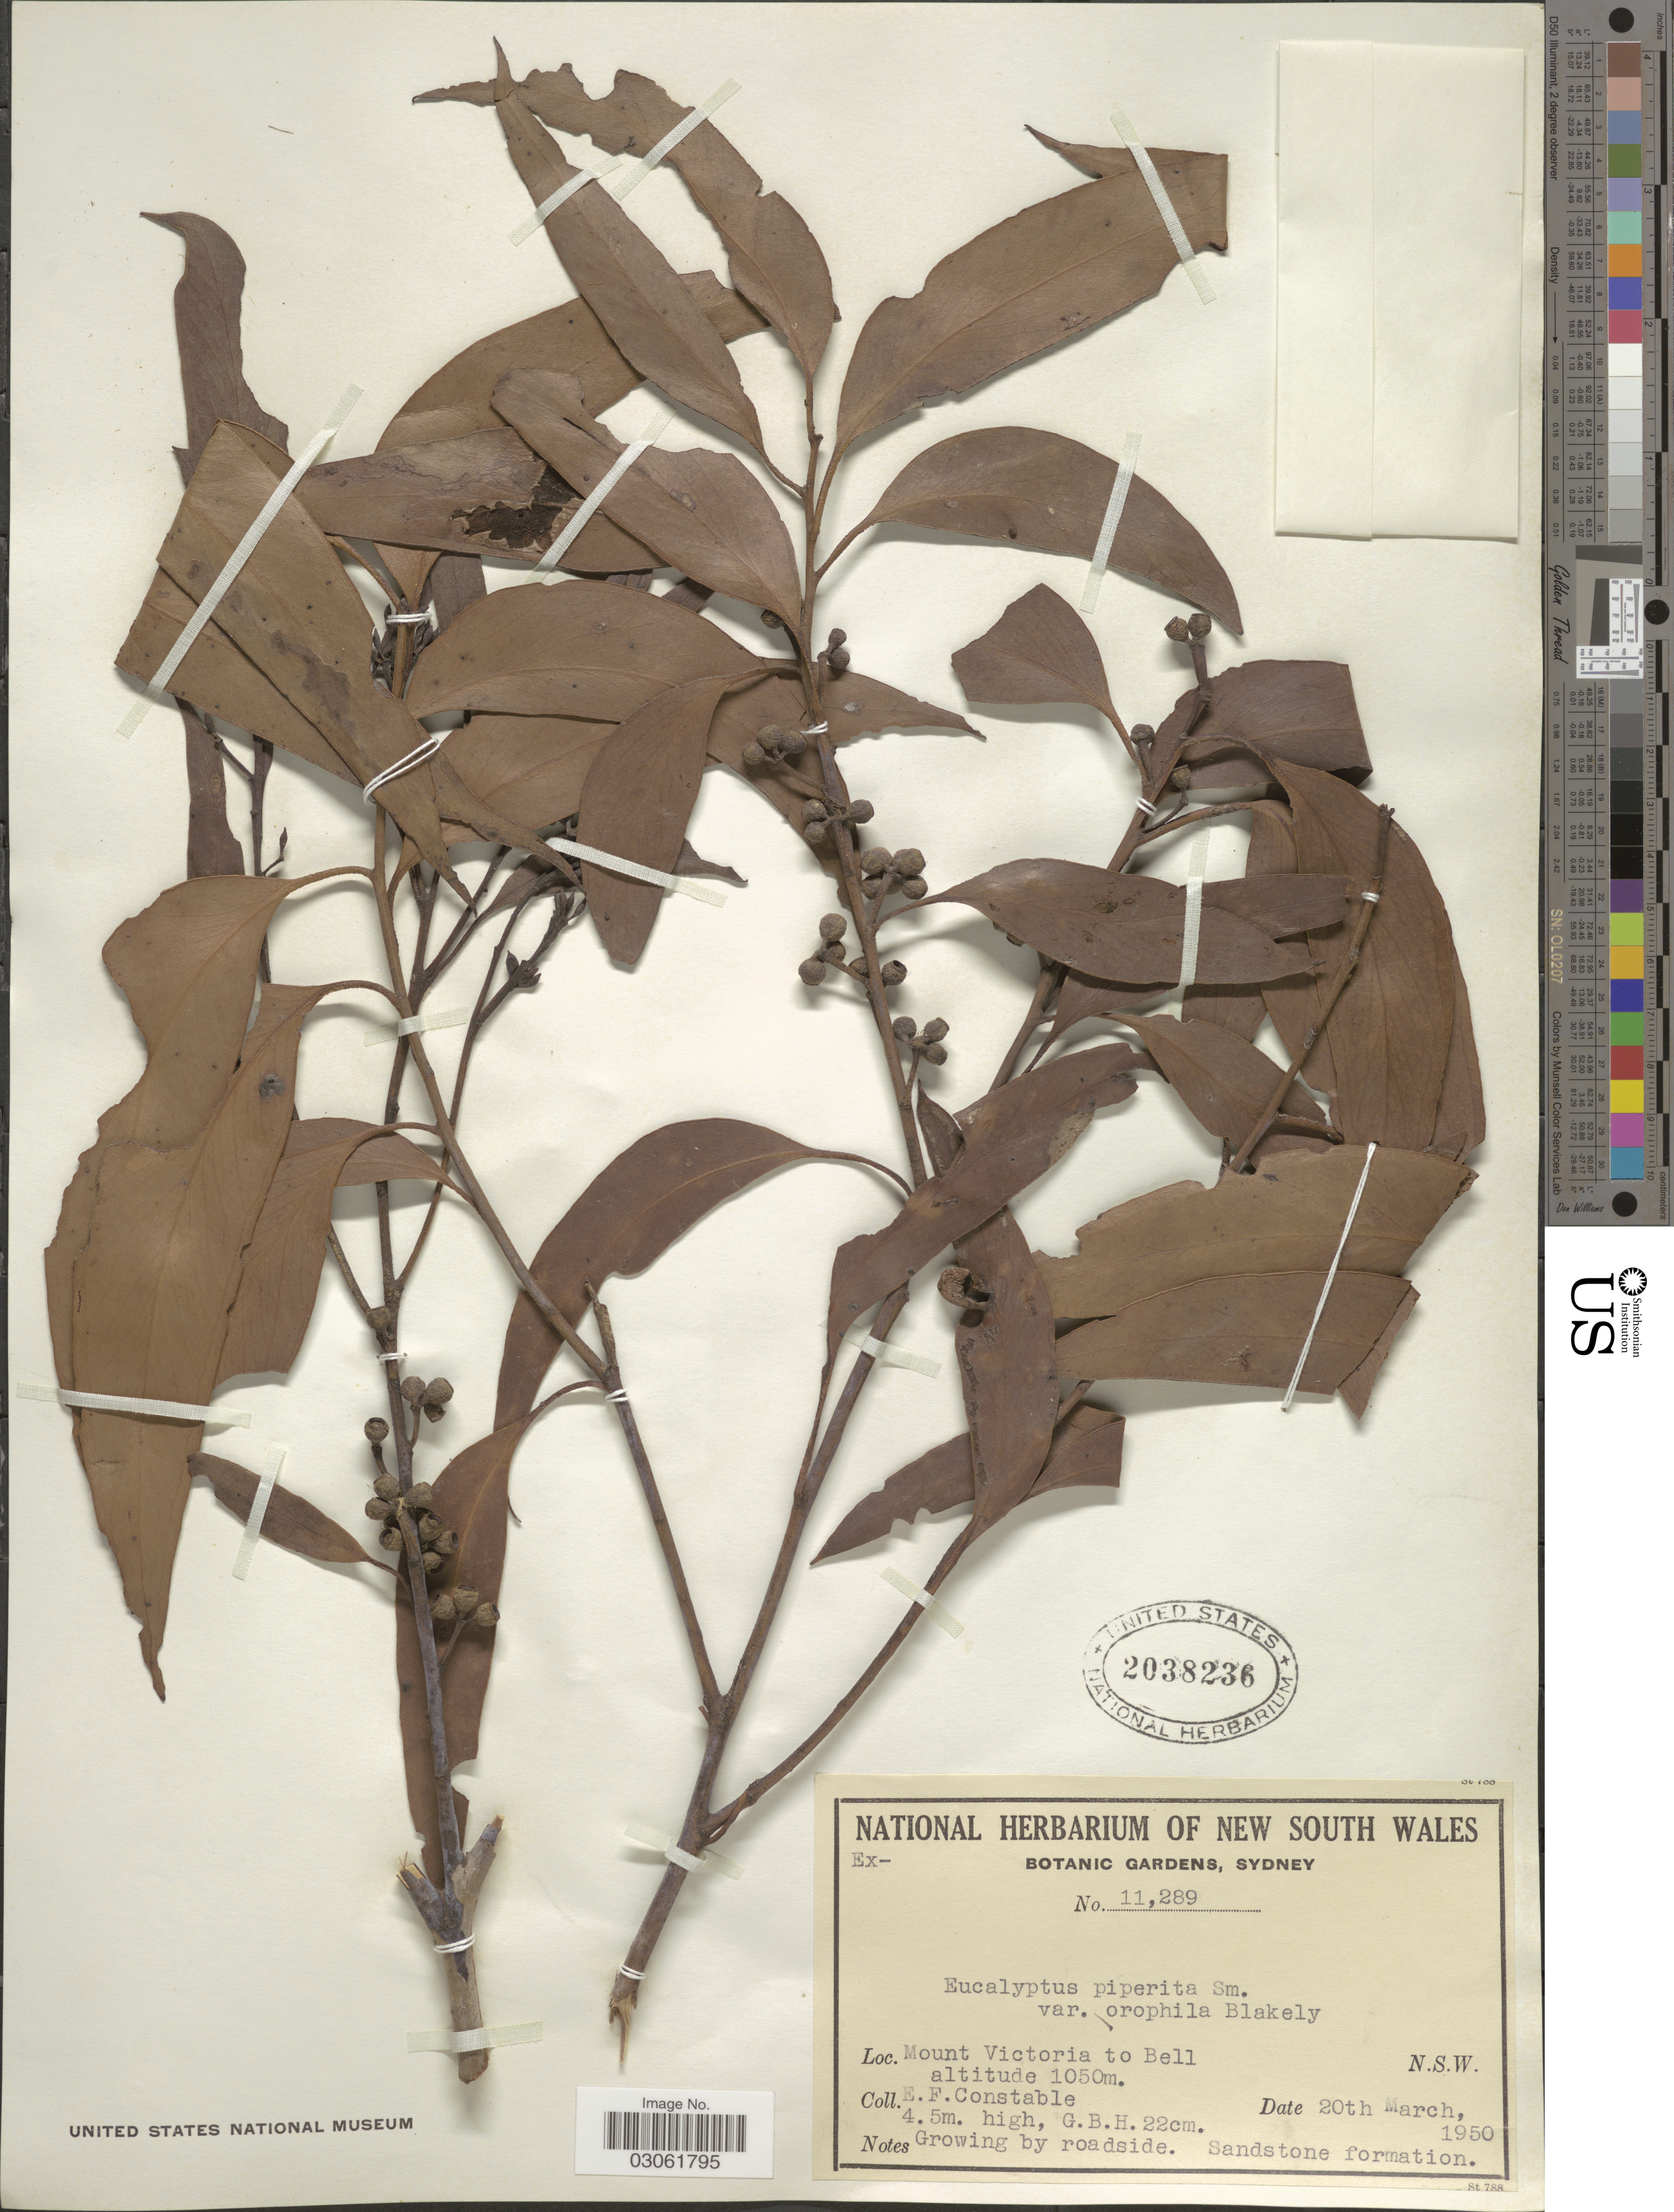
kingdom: Plantae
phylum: Tracheophyta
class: Magnoliopsida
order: Myrtales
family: Myrtaceae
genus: Eucalyptus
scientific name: Eucalyptus piperita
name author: J. White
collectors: E. F. Constable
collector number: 11289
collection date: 1950-03-20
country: Australia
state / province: New South Wales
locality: Mount Victoria to Bell. Growing by roadside. Sandstone formation.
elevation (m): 1050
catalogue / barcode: US 2038236